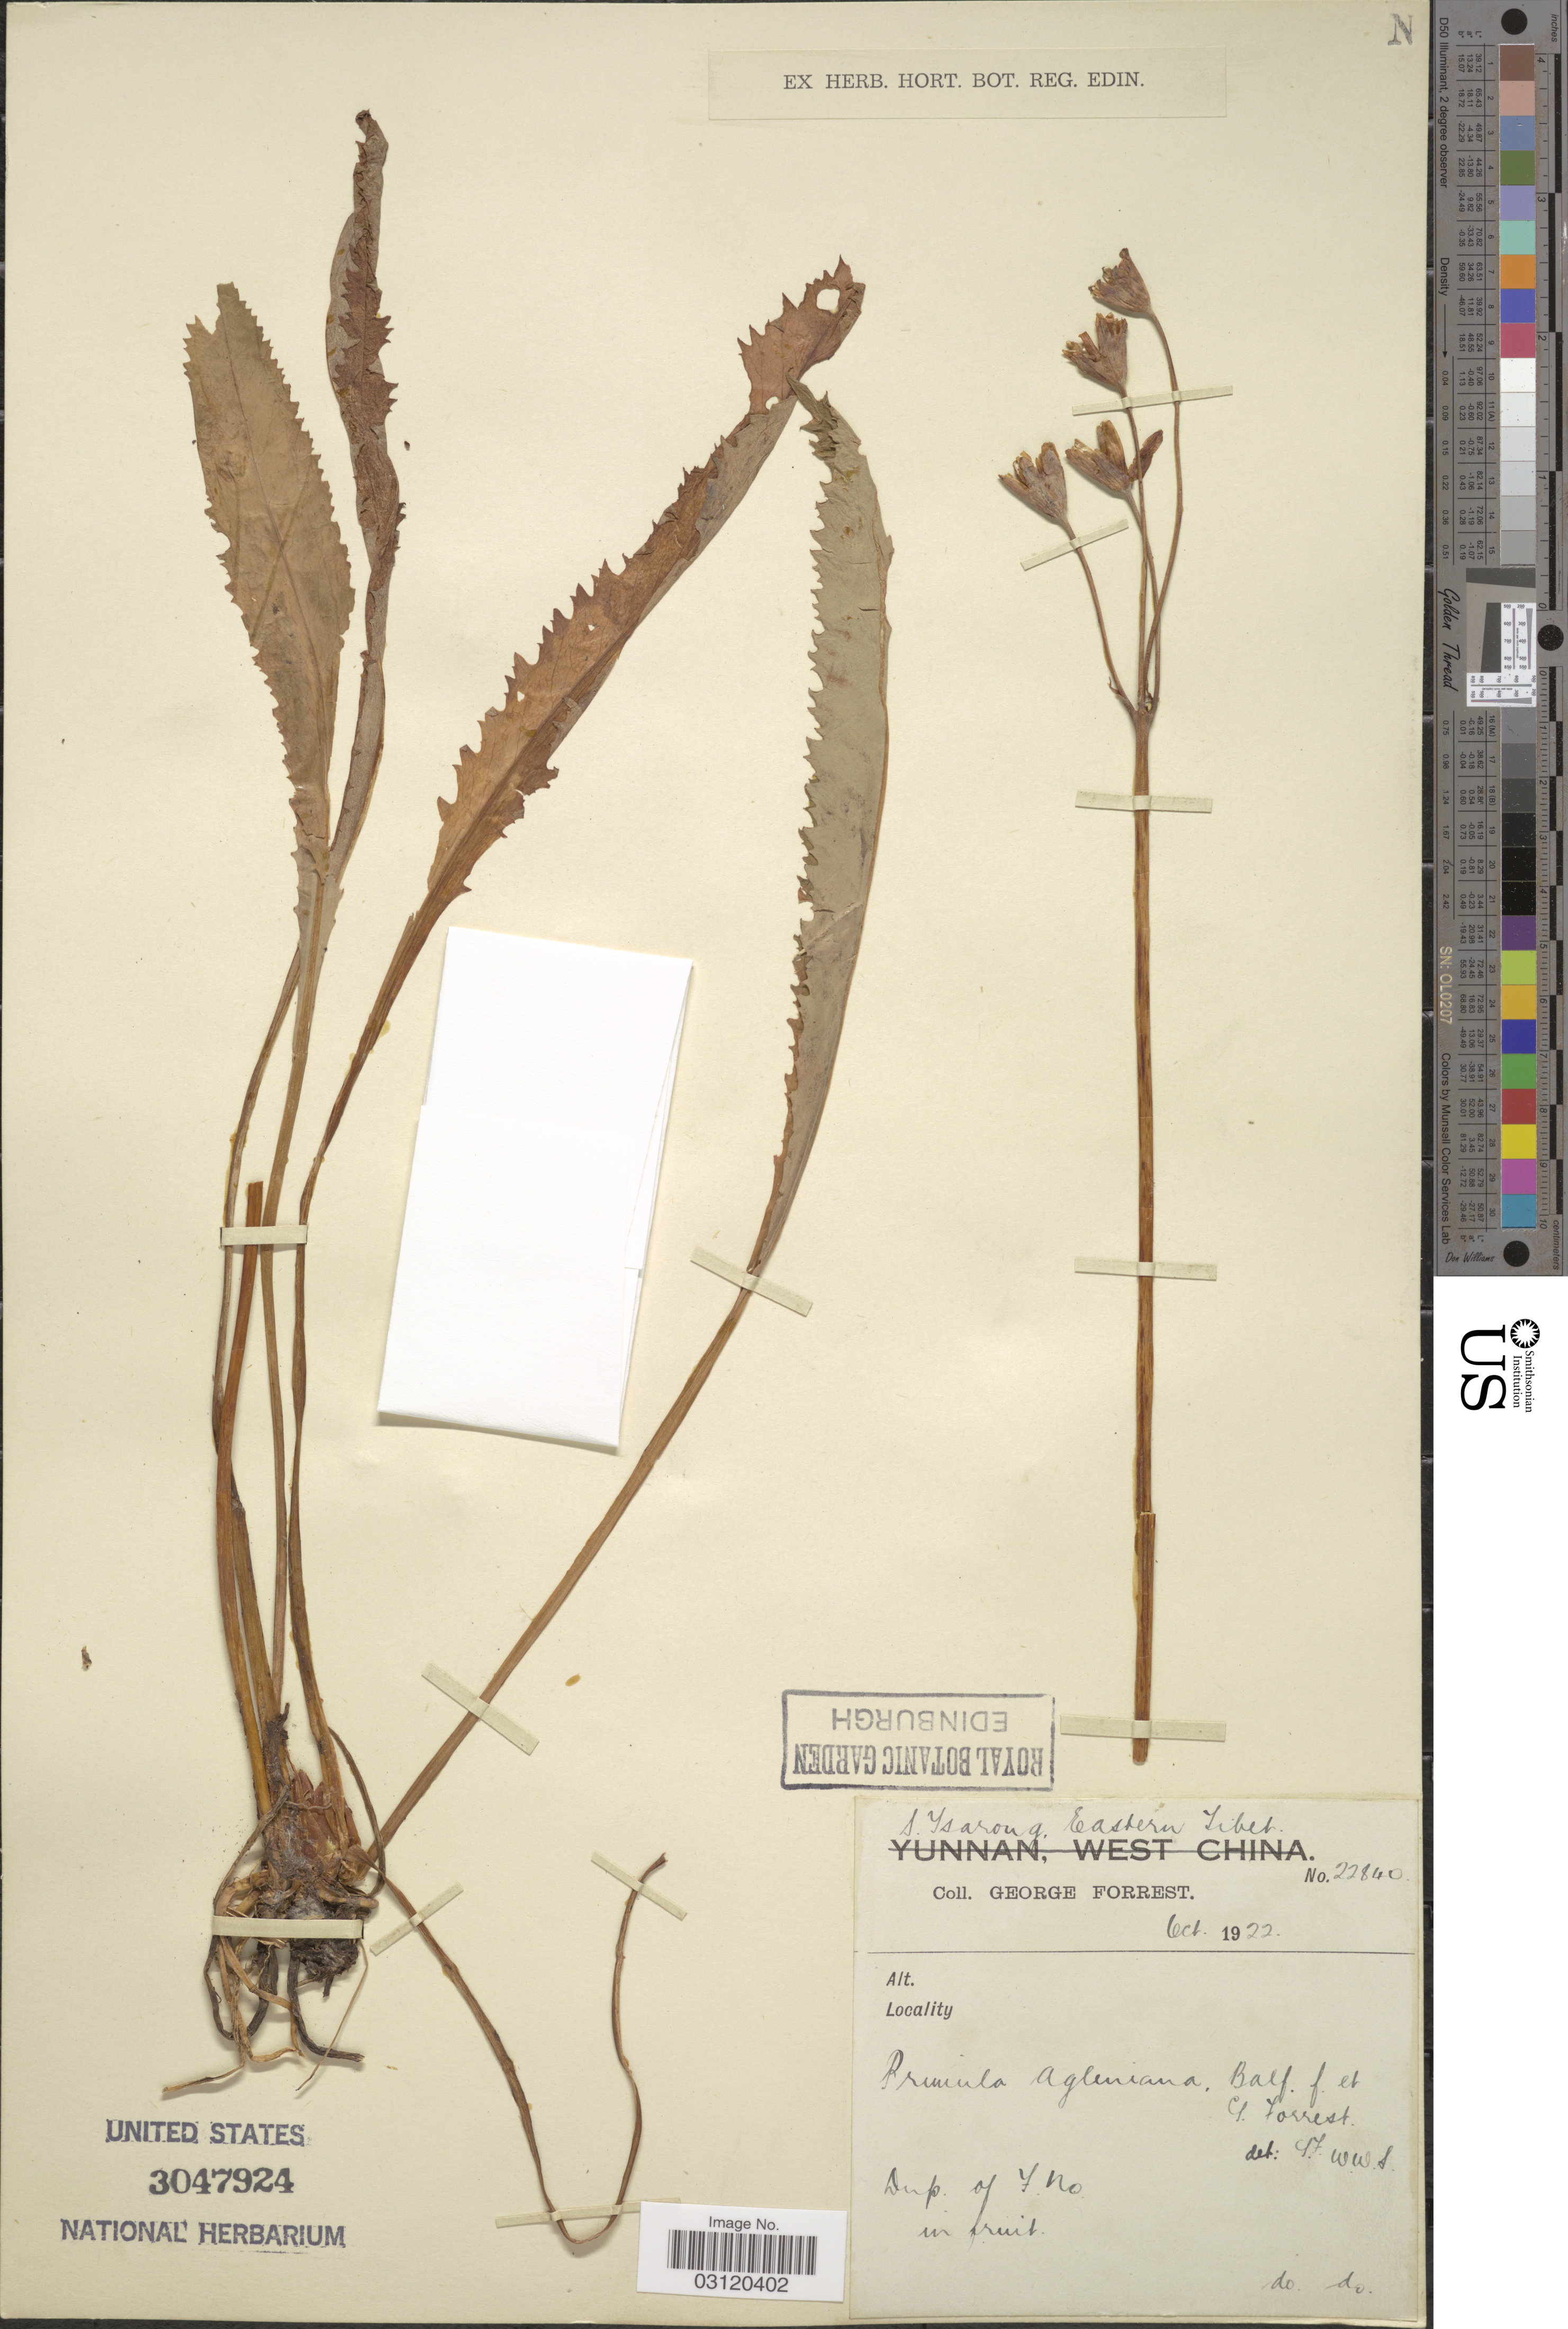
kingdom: Plantae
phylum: Tracheophyta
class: Magnoliopsida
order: Ericales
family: Primulaceae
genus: Primula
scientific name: Primula agleniana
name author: Balf. f. & Forrest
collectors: G. Forrest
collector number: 22840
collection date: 1922-10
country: China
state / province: Xizang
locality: S. Isarong, Eastern Tibet.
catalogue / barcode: US 3047924